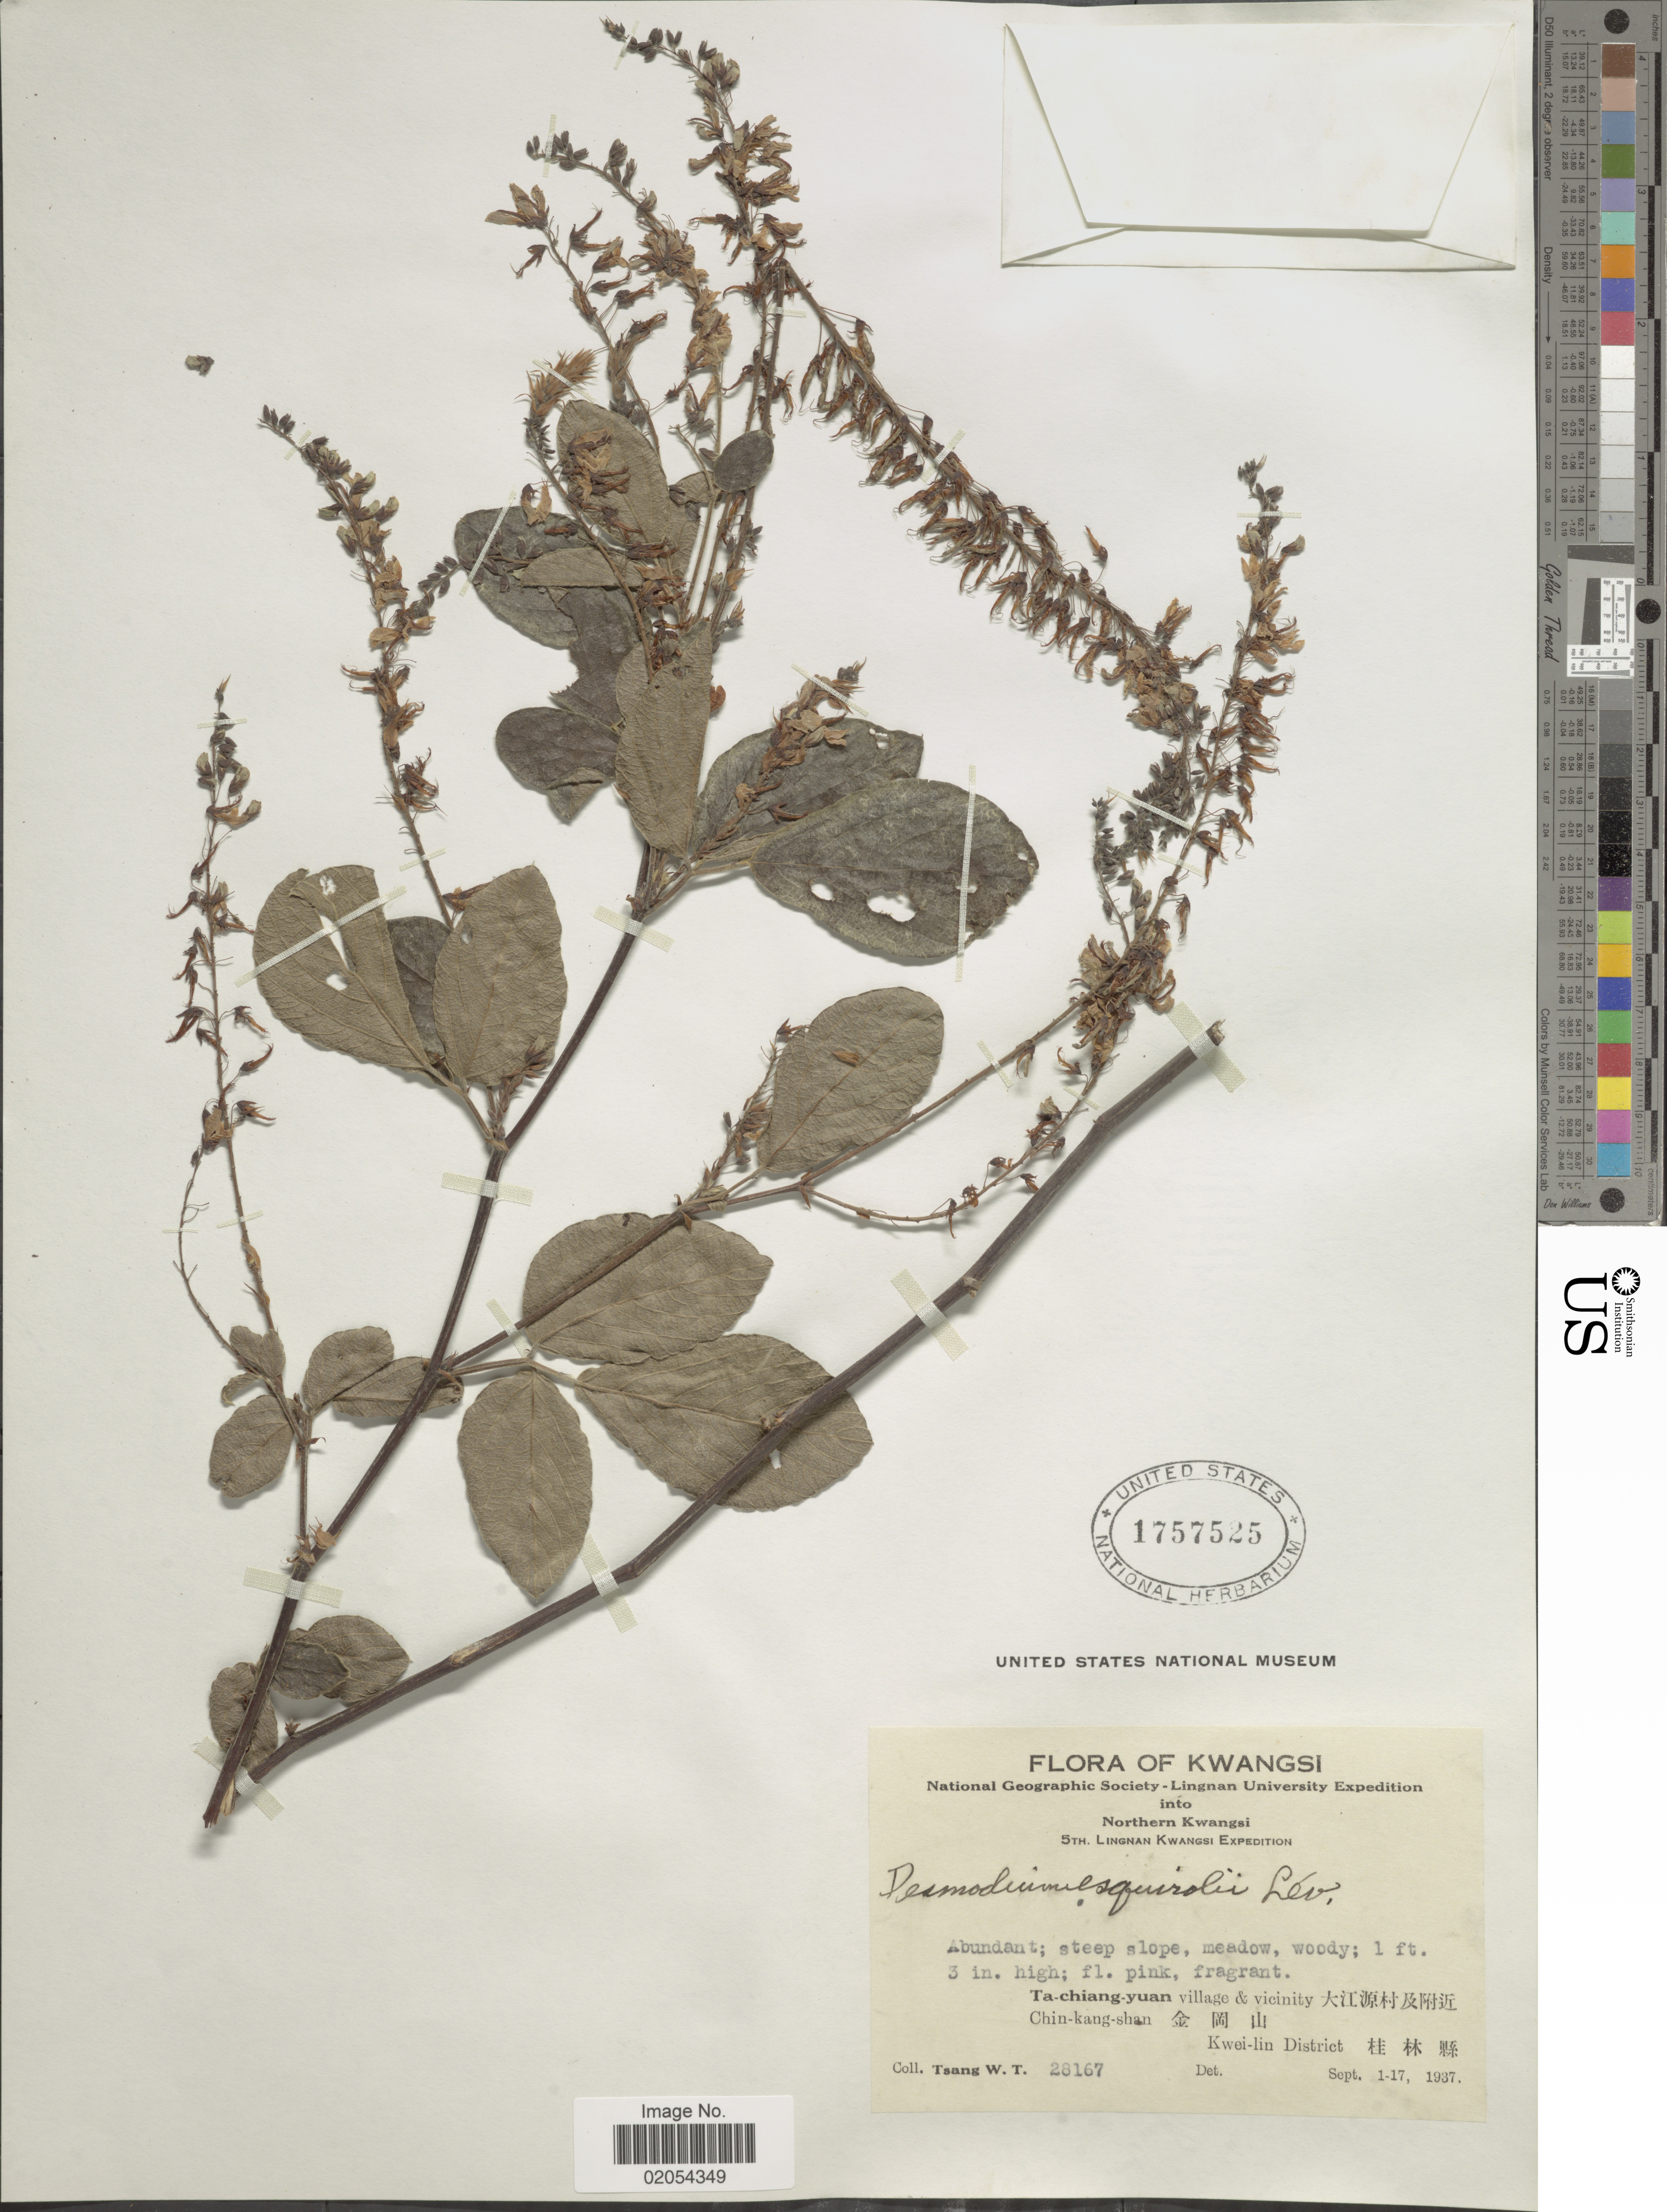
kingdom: Plantae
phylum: Tracheophyta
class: Magnoliopsida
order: Fabales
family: Fabaceae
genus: Ototropis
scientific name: Ototropis multiflora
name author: (DC.) H. Ohashi & K. Ohashi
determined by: Strong, Mark T., (BOT), Smithsonian Institution - National Museum of Natural History (UNITED STATES)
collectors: W. T. Tsang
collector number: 28167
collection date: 1937-09-01/1937-09-17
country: China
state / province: Guangxi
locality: Kwangsi, Northern Kwangsi, Ta-chiang-yuan village & vicinity, Chin-kang-shan.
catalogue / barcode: US 1757525